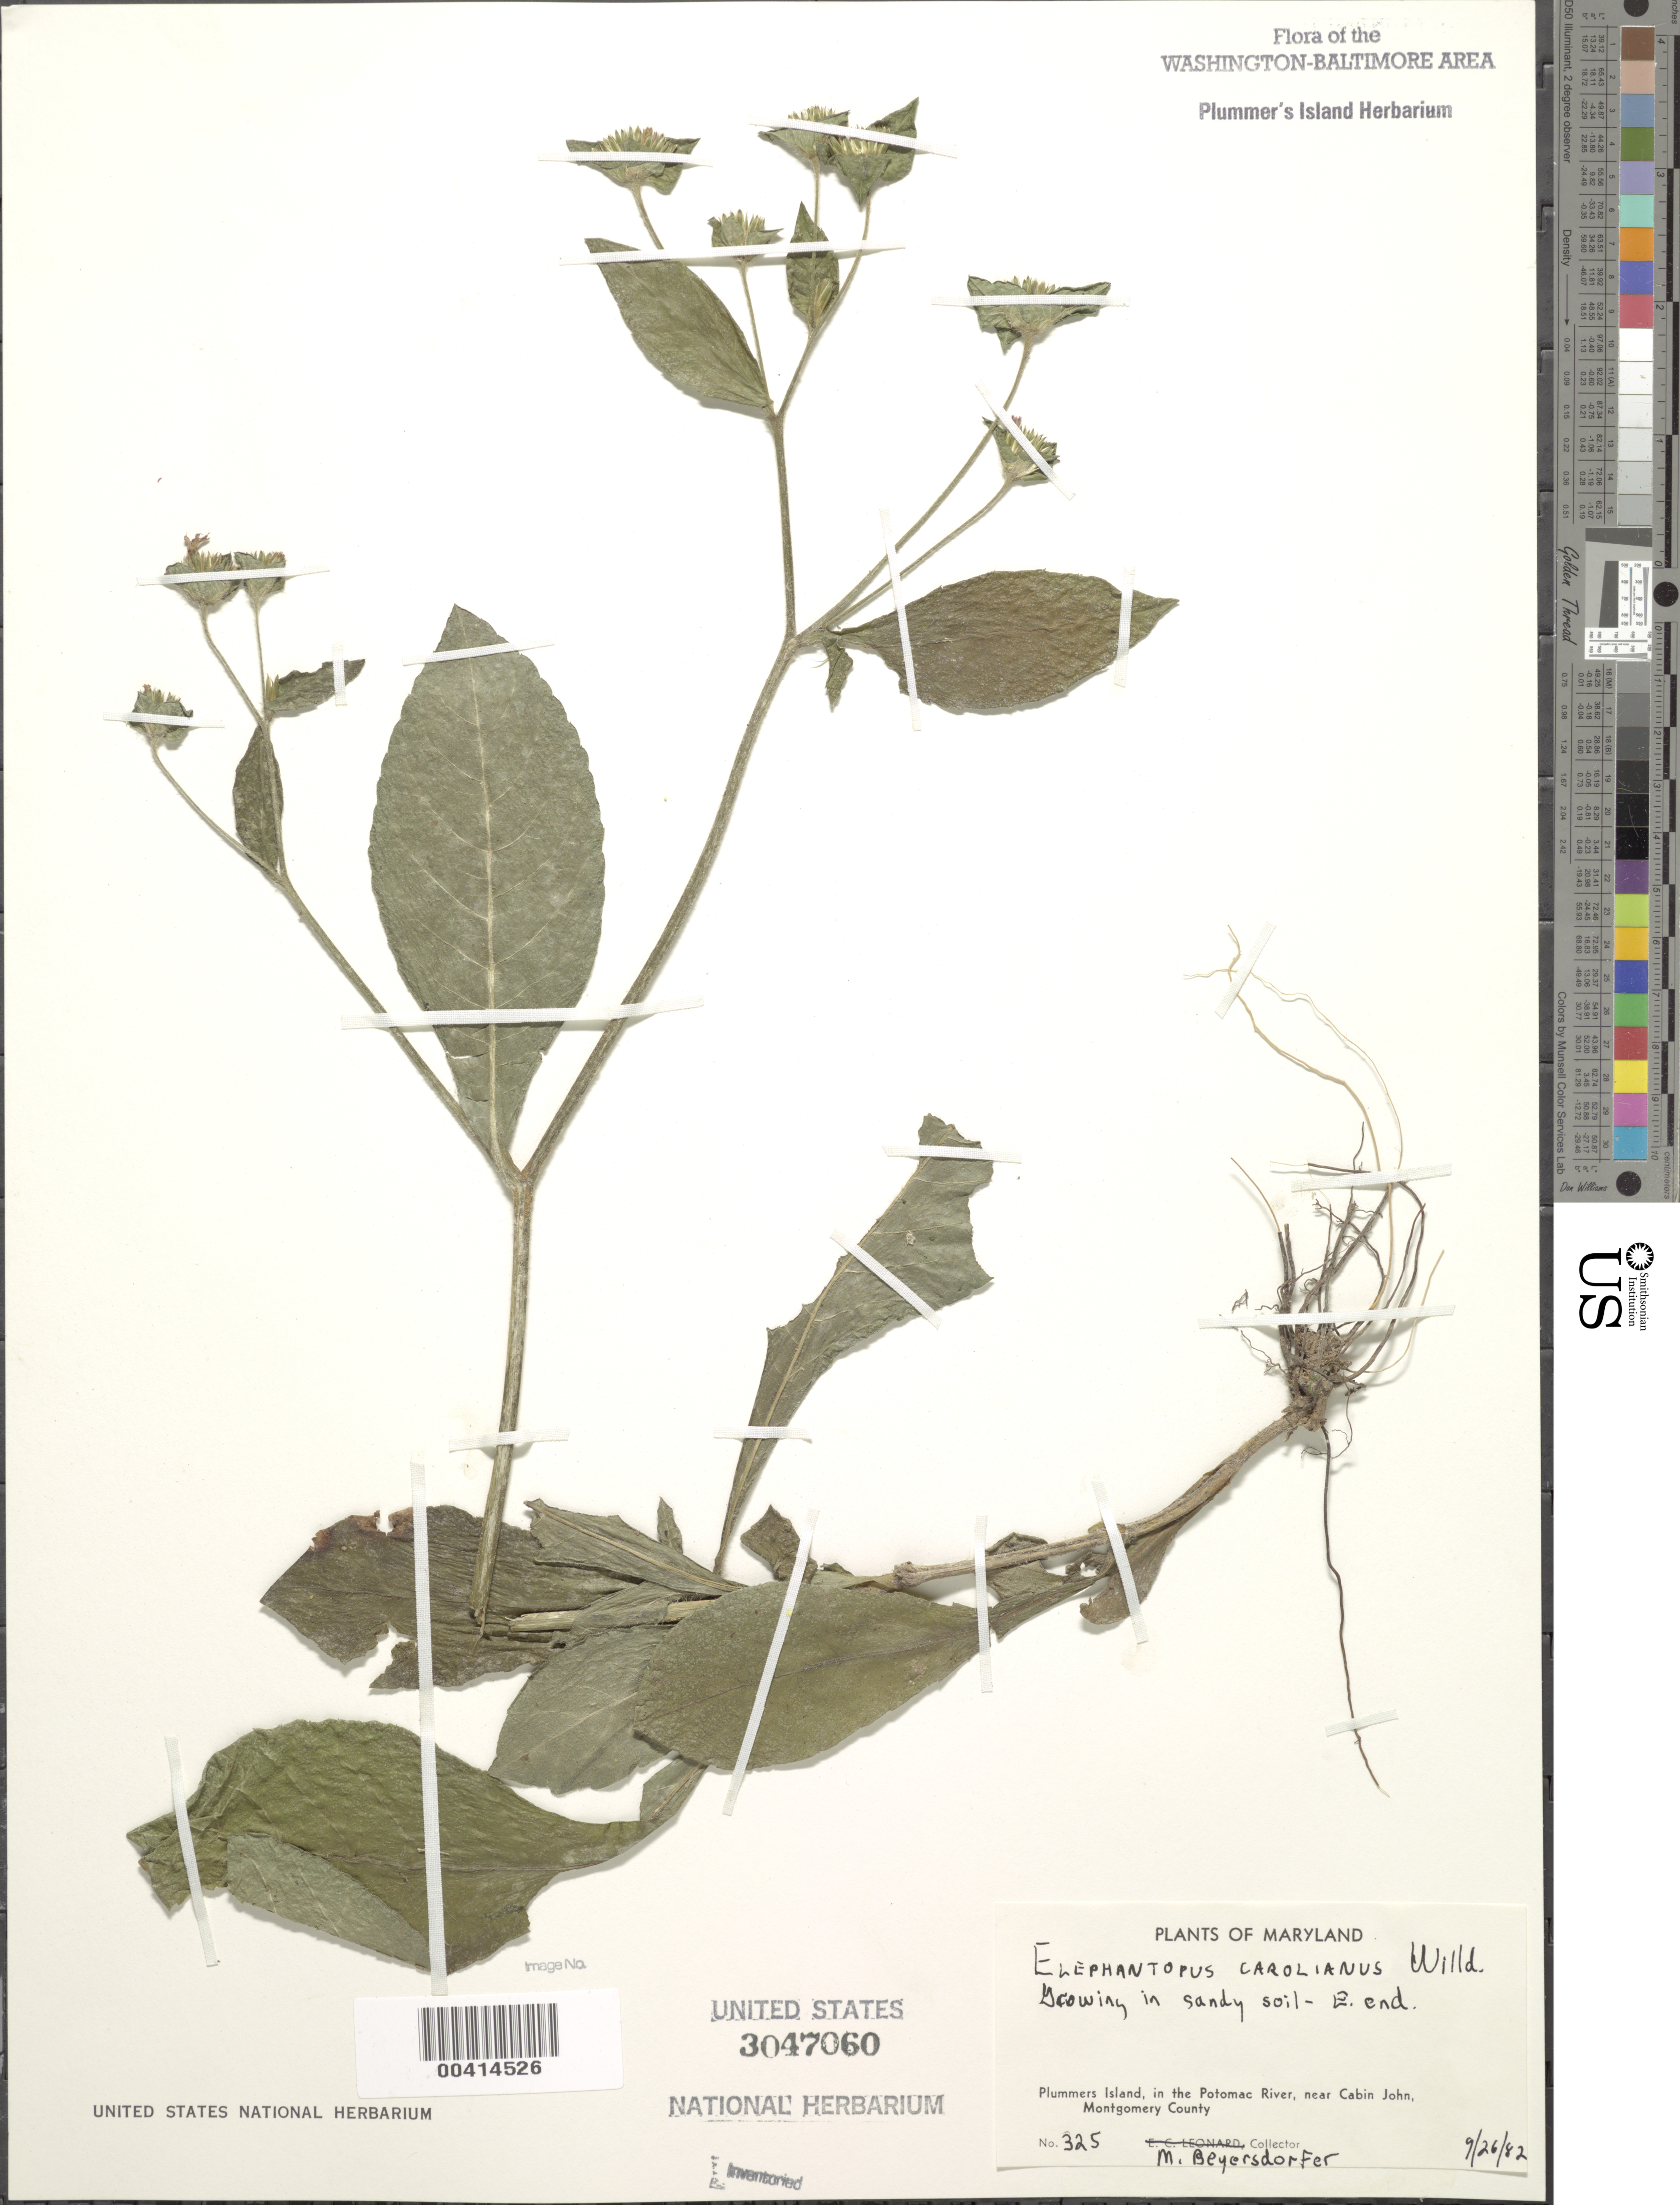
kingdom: Plantae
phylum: Tracheophyta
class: Magnoliopsida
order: Asterales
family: Asteraceae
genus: Elephantopus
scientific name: Elephantopus carolinianus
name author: Raeusch.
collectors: M. Beyersdorfer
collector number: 325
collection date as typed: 26 Sep 1982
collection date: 1982-09-26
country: United States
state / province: Maryland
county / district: Montgomery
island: Plummers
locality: Plummer's Island; east end C. & O. Canal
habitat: Sandy soil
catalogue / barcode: US 3047060